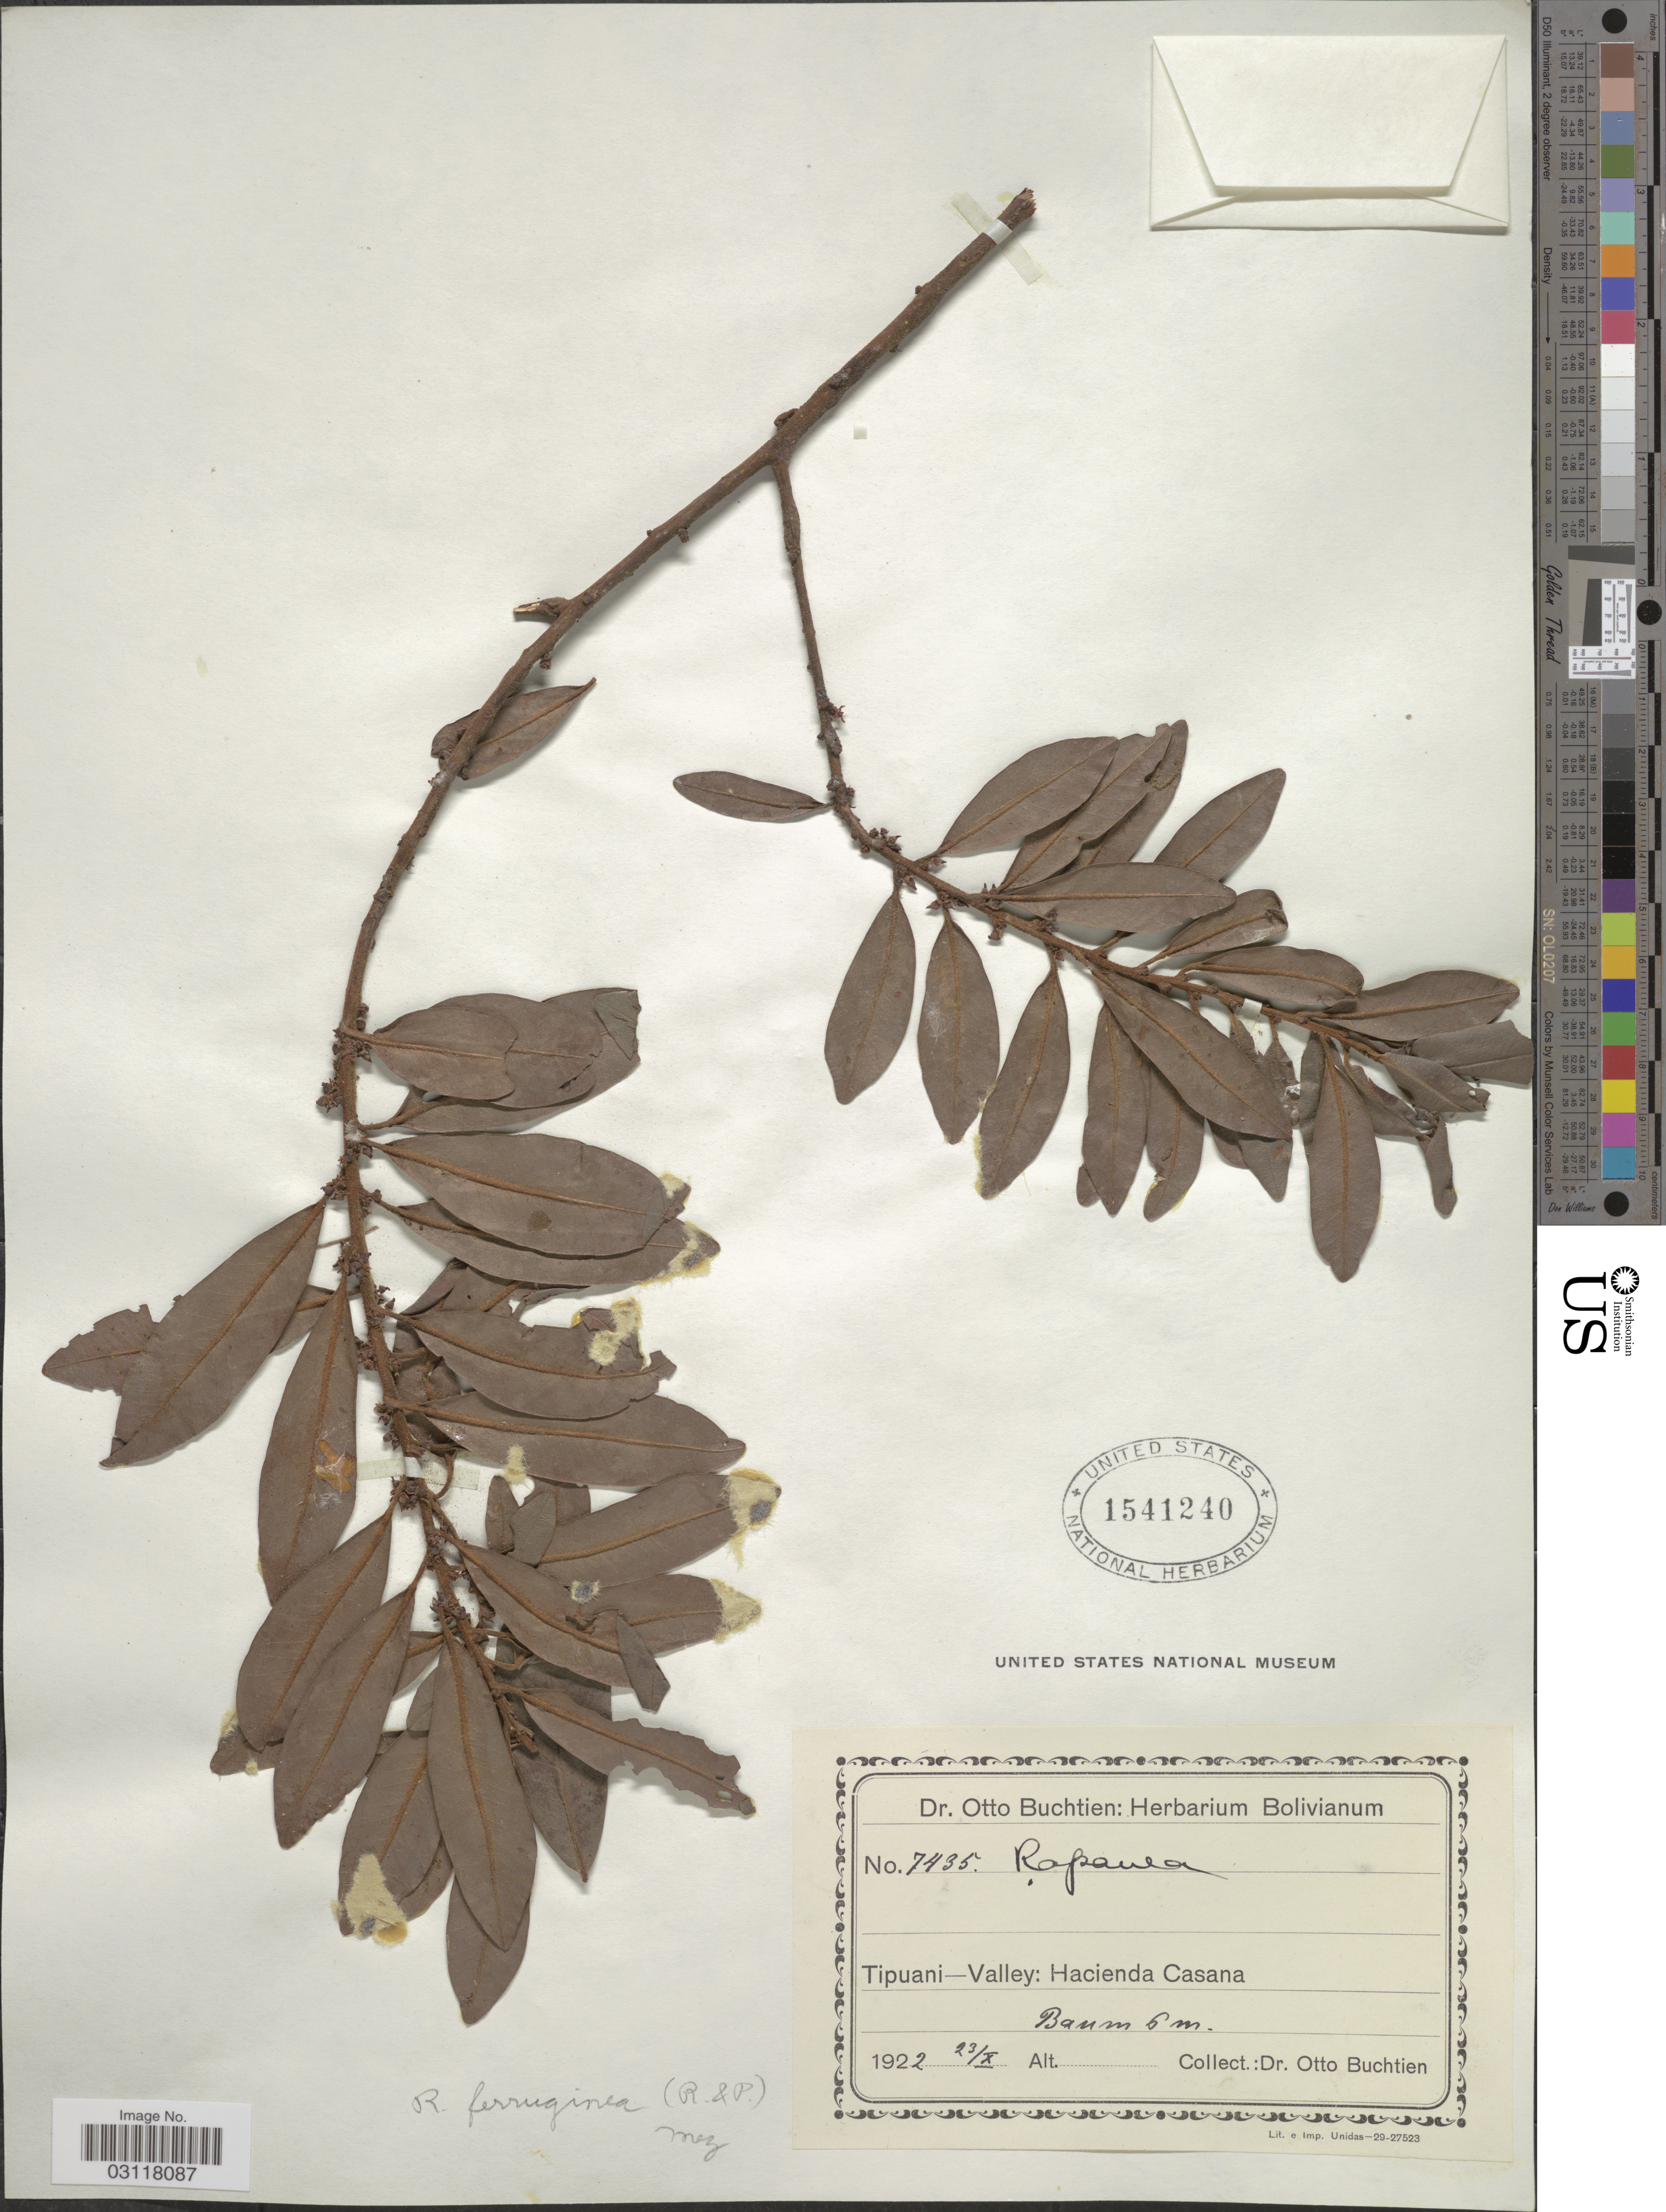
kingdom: Plantae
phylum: Tracheophyta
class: Magnoliopsida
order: Ericales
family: Primulaceae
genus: Rapanea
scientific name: Rapanea ferruginea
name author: (Ruiz & Pav.) Mez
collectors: O. Buchtien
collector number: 7435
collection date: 1922-10-23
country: Bolivia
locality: Tipuani-Valley: Hacienda Casana.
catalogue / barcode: US 1541240